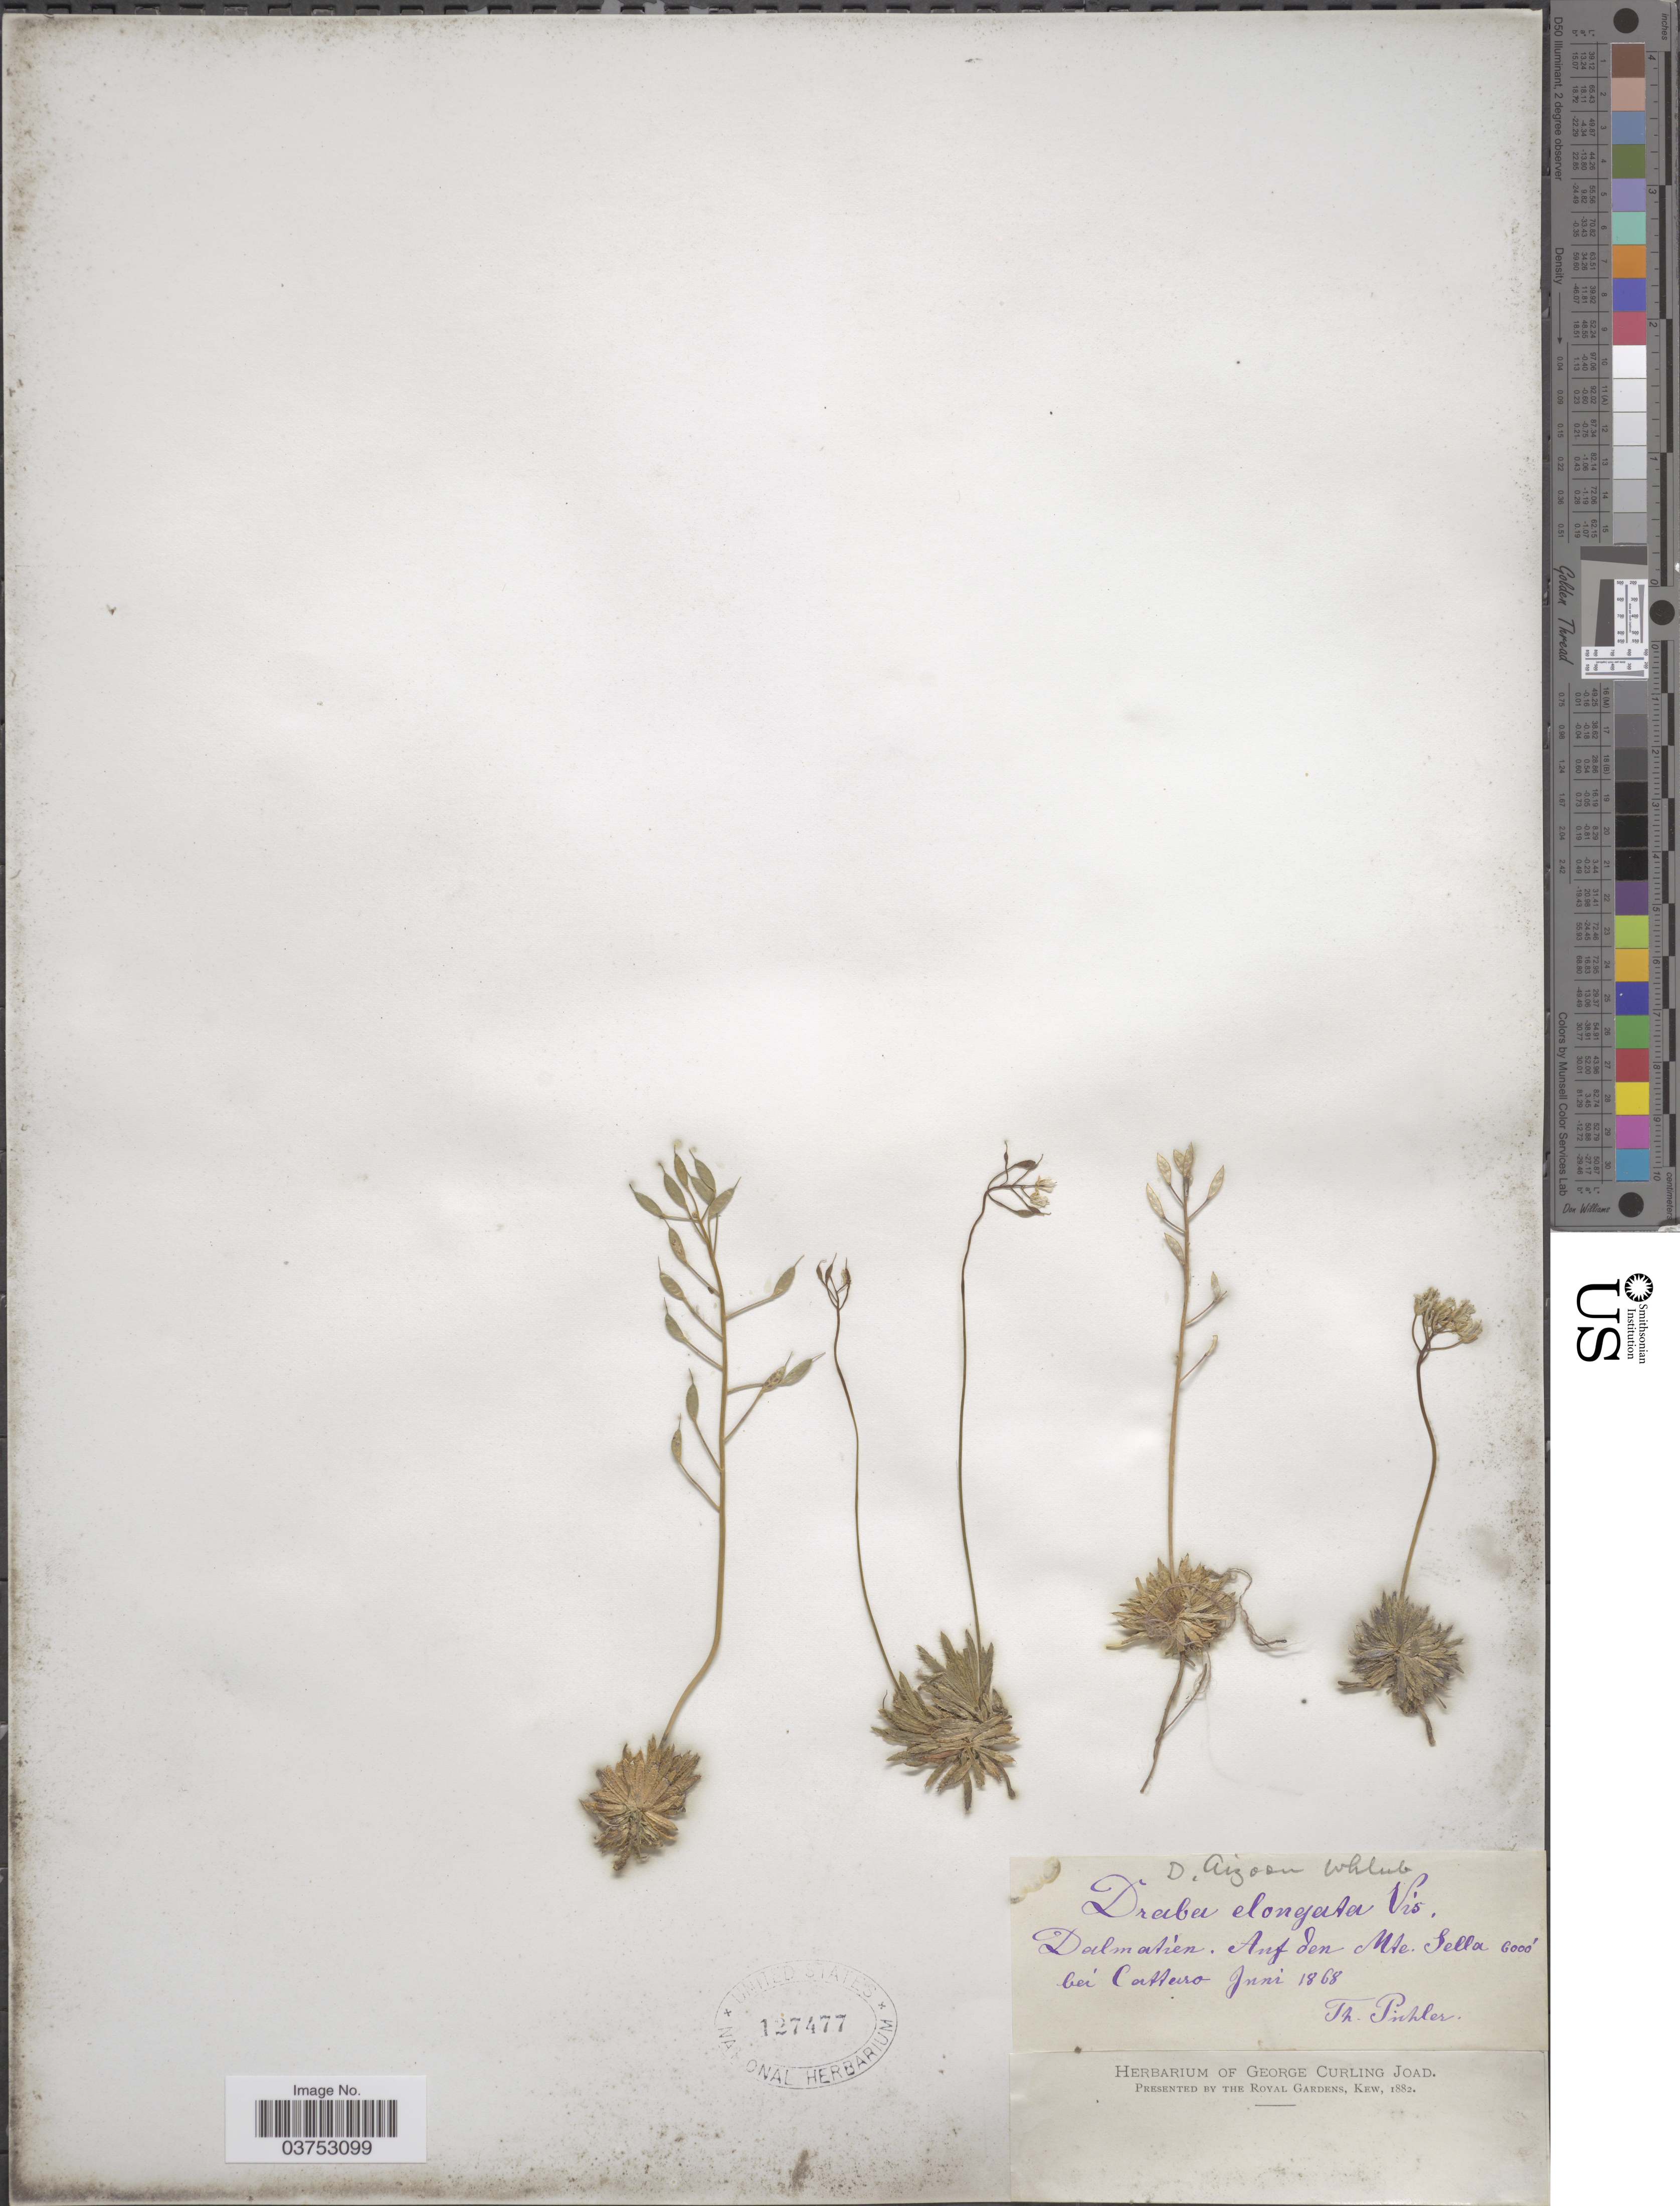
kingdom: Plantae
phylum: Tracheophyta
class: Magnoliopsida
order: Brassicales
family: Brassicaceae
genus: Draba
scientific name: Draba aizoon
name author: Wahlenb.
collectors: T. Pichler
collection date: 1868-06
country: Montenegro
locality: Dalmatien. Auf den Mte. Sella bei Cattaro.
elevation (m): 1829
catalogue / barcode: US 127477